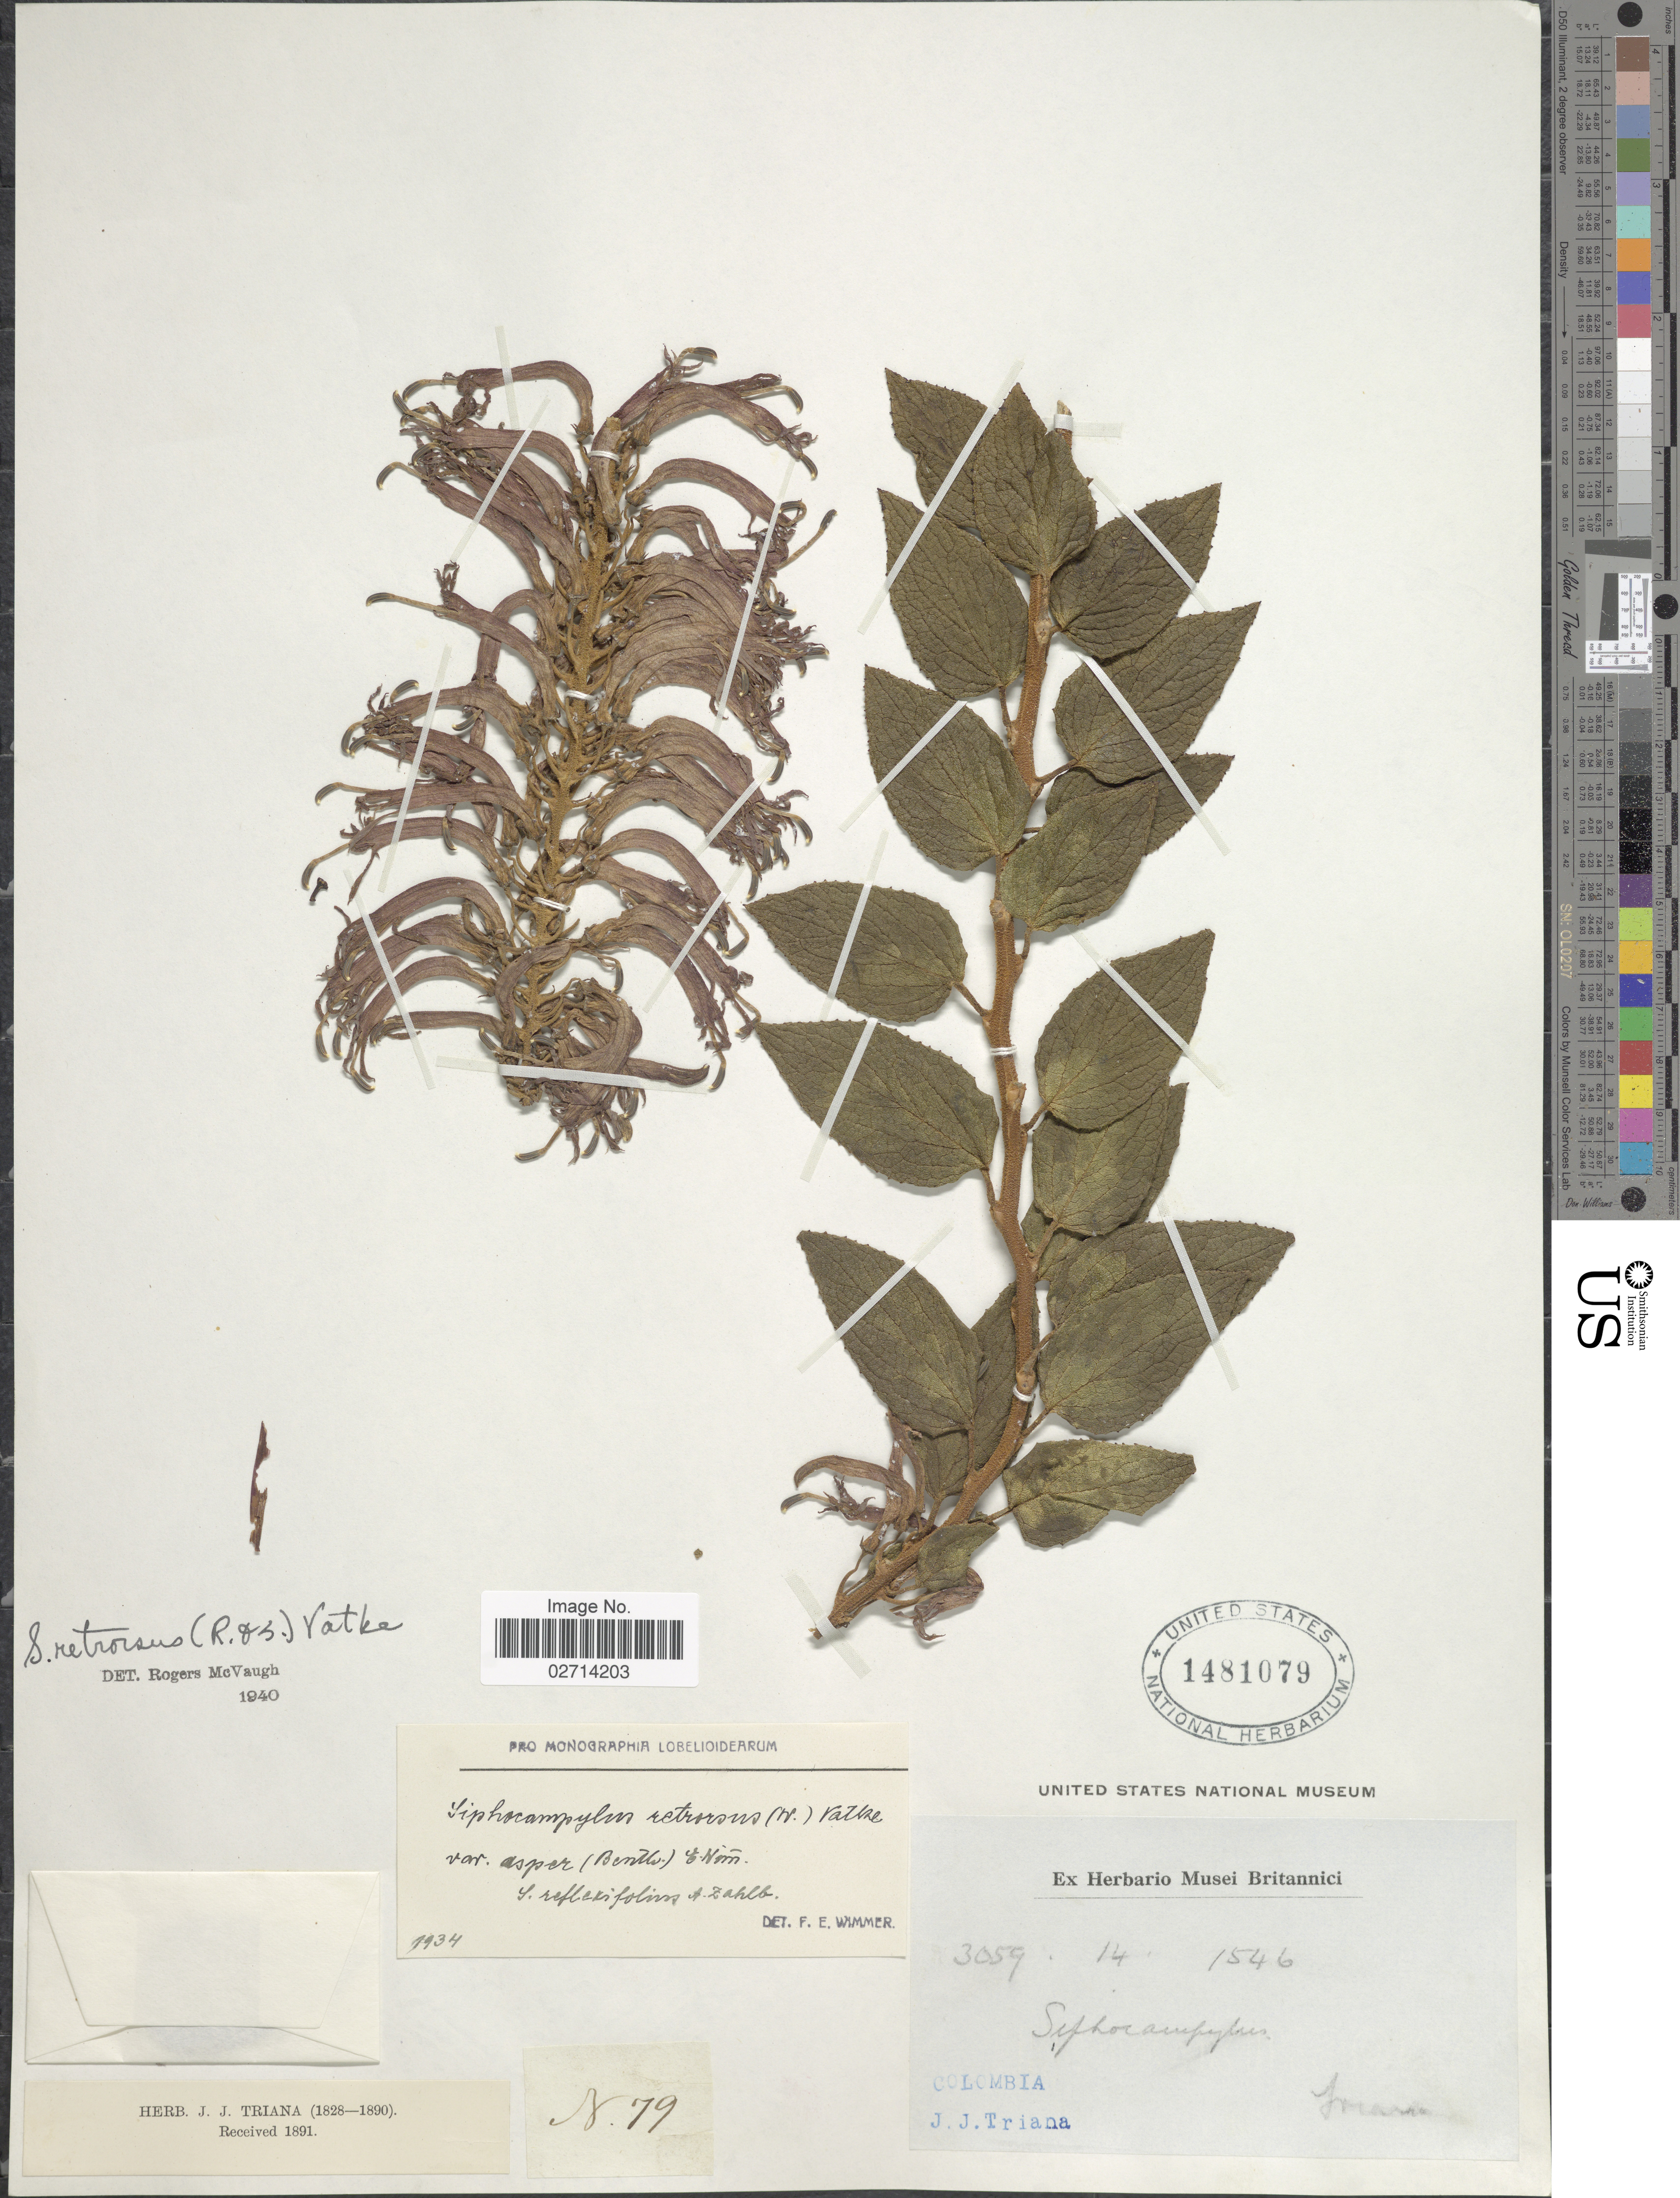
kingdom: Plantae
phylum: Tracheophyta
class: Magnoliopsida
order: Asterales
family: Campanulaceae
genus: Siphocampylus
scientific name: Siphocampylus retrorsus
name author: (Willd. ex Schult.) Vatke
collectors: J. J. Triana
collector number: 3059/14/1546/79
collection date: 1828/1890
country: Colombia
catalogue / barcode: US 1481079